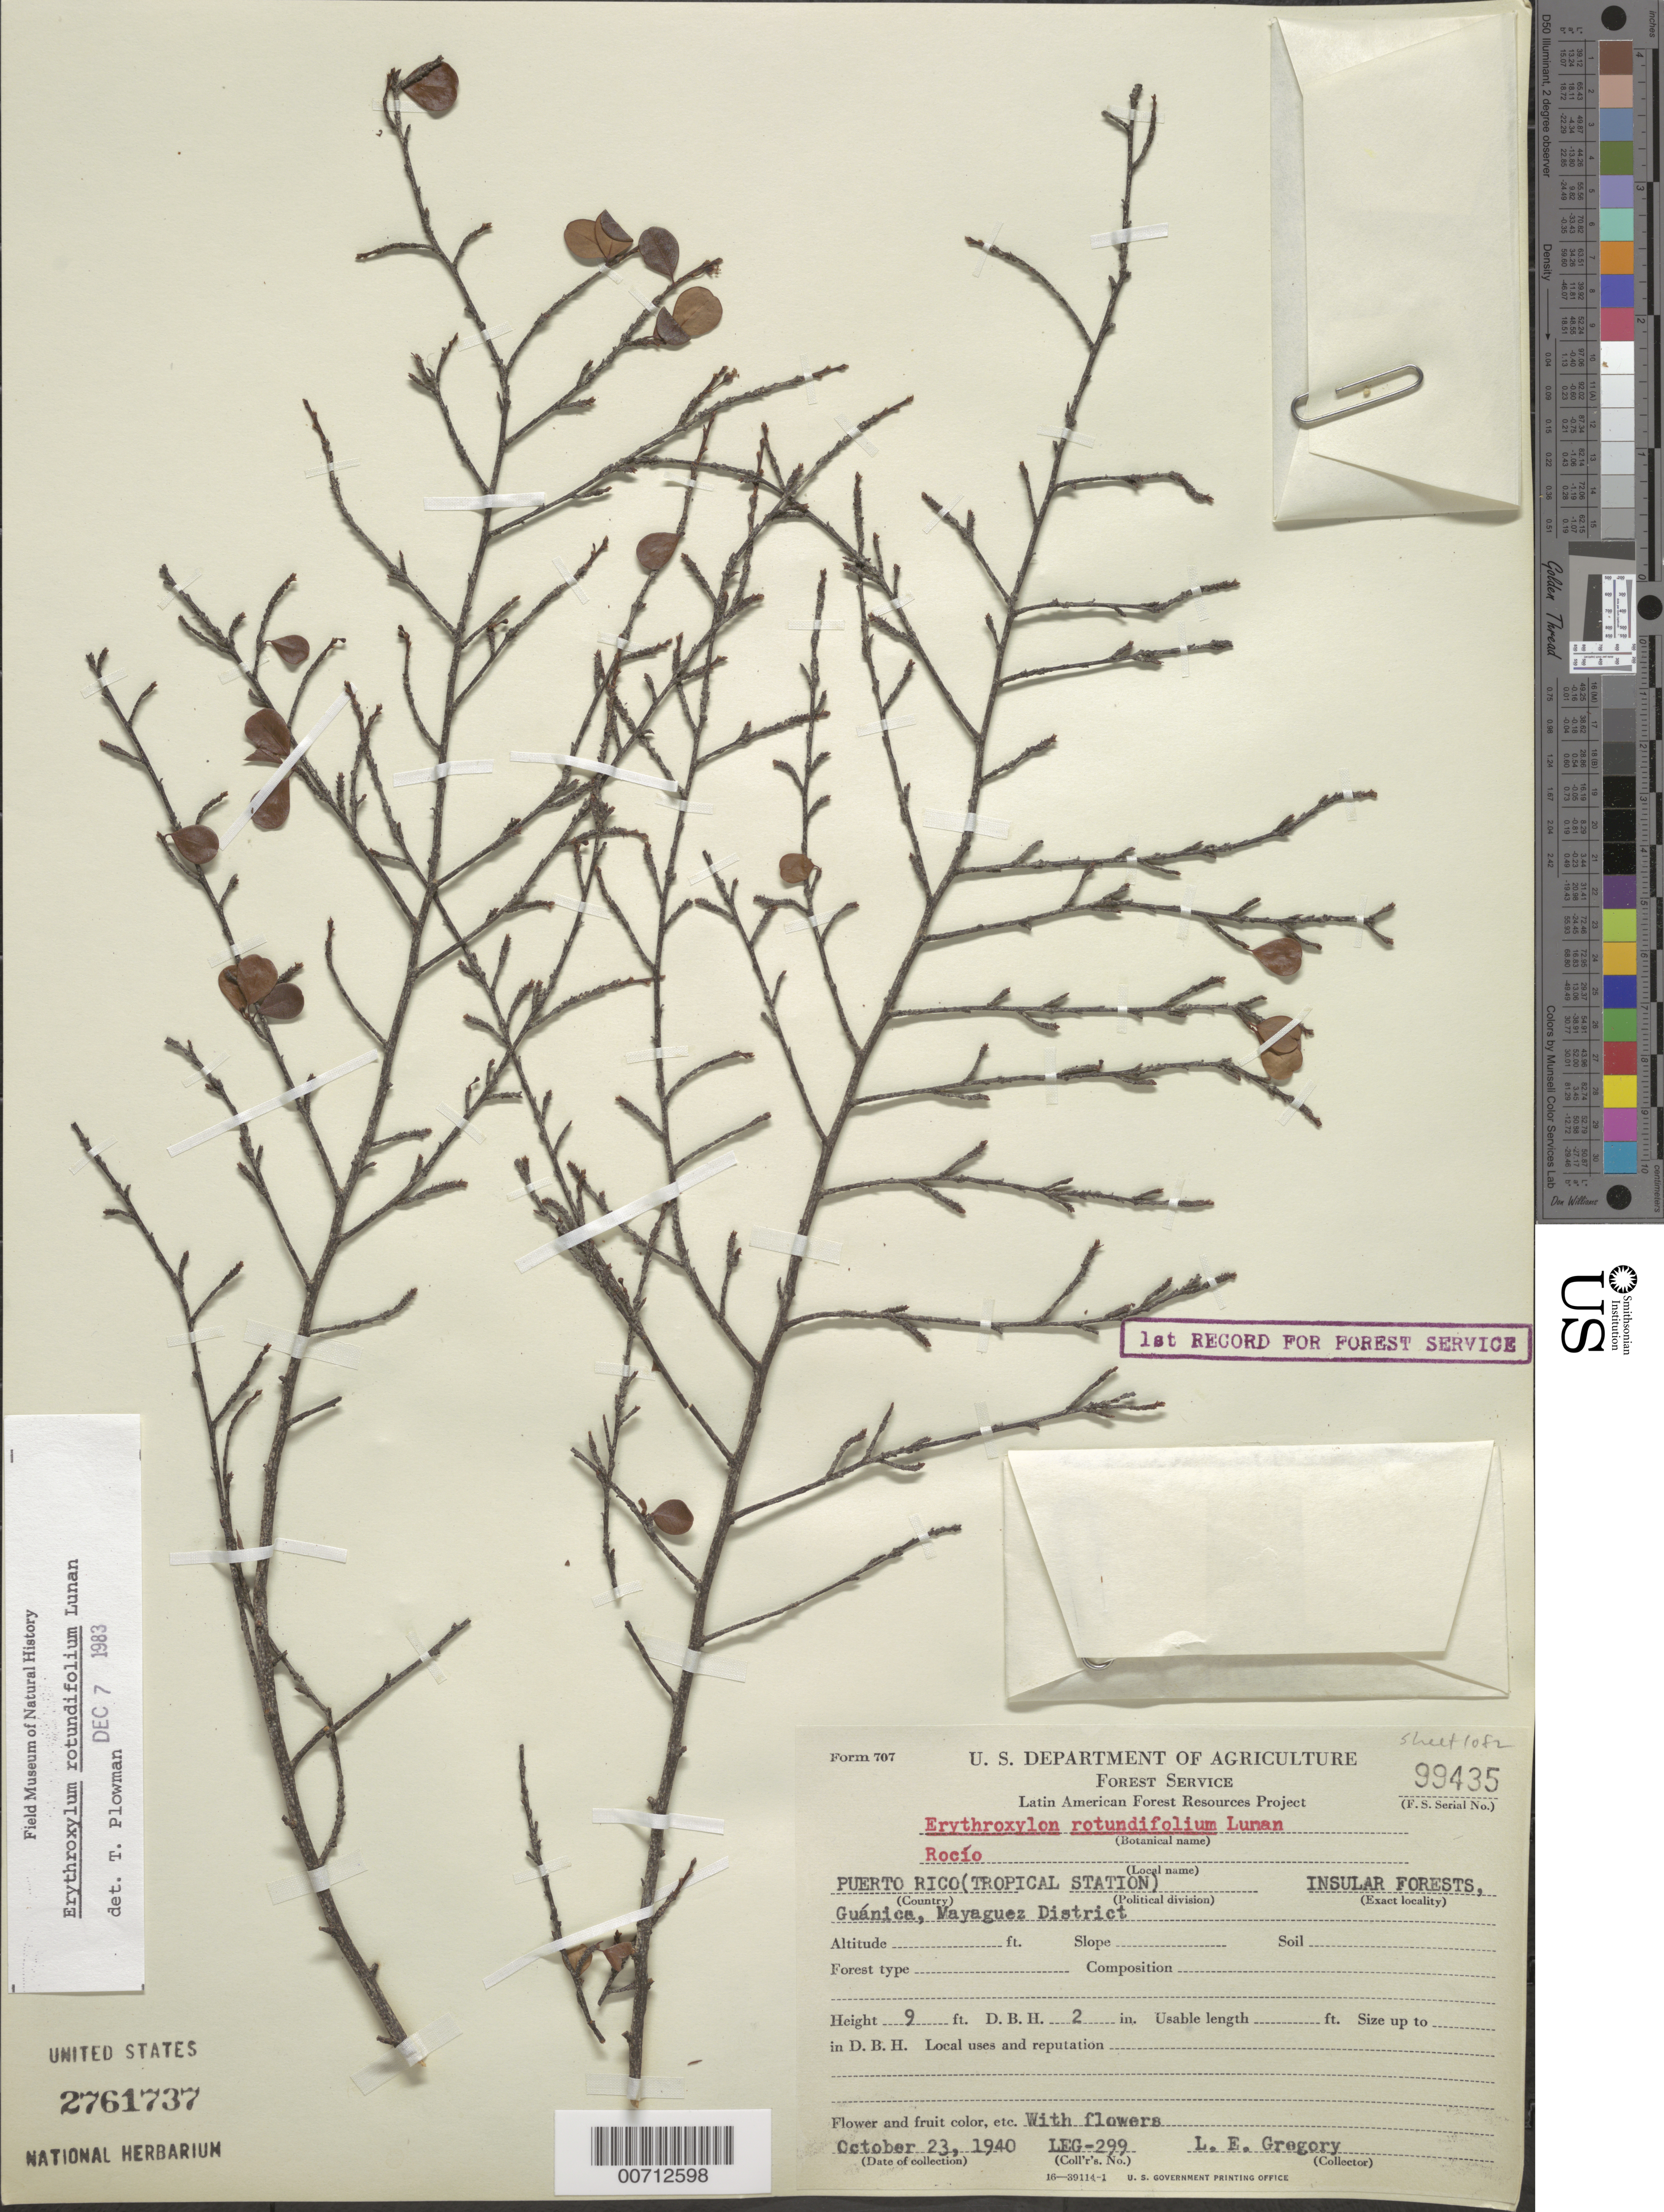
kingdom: Plantae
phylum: Tracheophyta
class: Magnoliopsida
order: Malpighiales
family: Erythroxylaceae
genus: Erythroxylum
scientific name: Erythroxylum rotundifolium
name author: Lunan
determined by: Plowman, Timothy C.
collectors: L. E. Gregory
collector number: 299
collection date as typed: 23 Oct 1940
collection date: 1940-10-23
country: Puerto Rico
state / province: Mayaguez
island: Greater Antilles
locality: Guanica, Insular Forest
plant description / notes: Common name: Rocio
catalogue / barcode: US 2761737